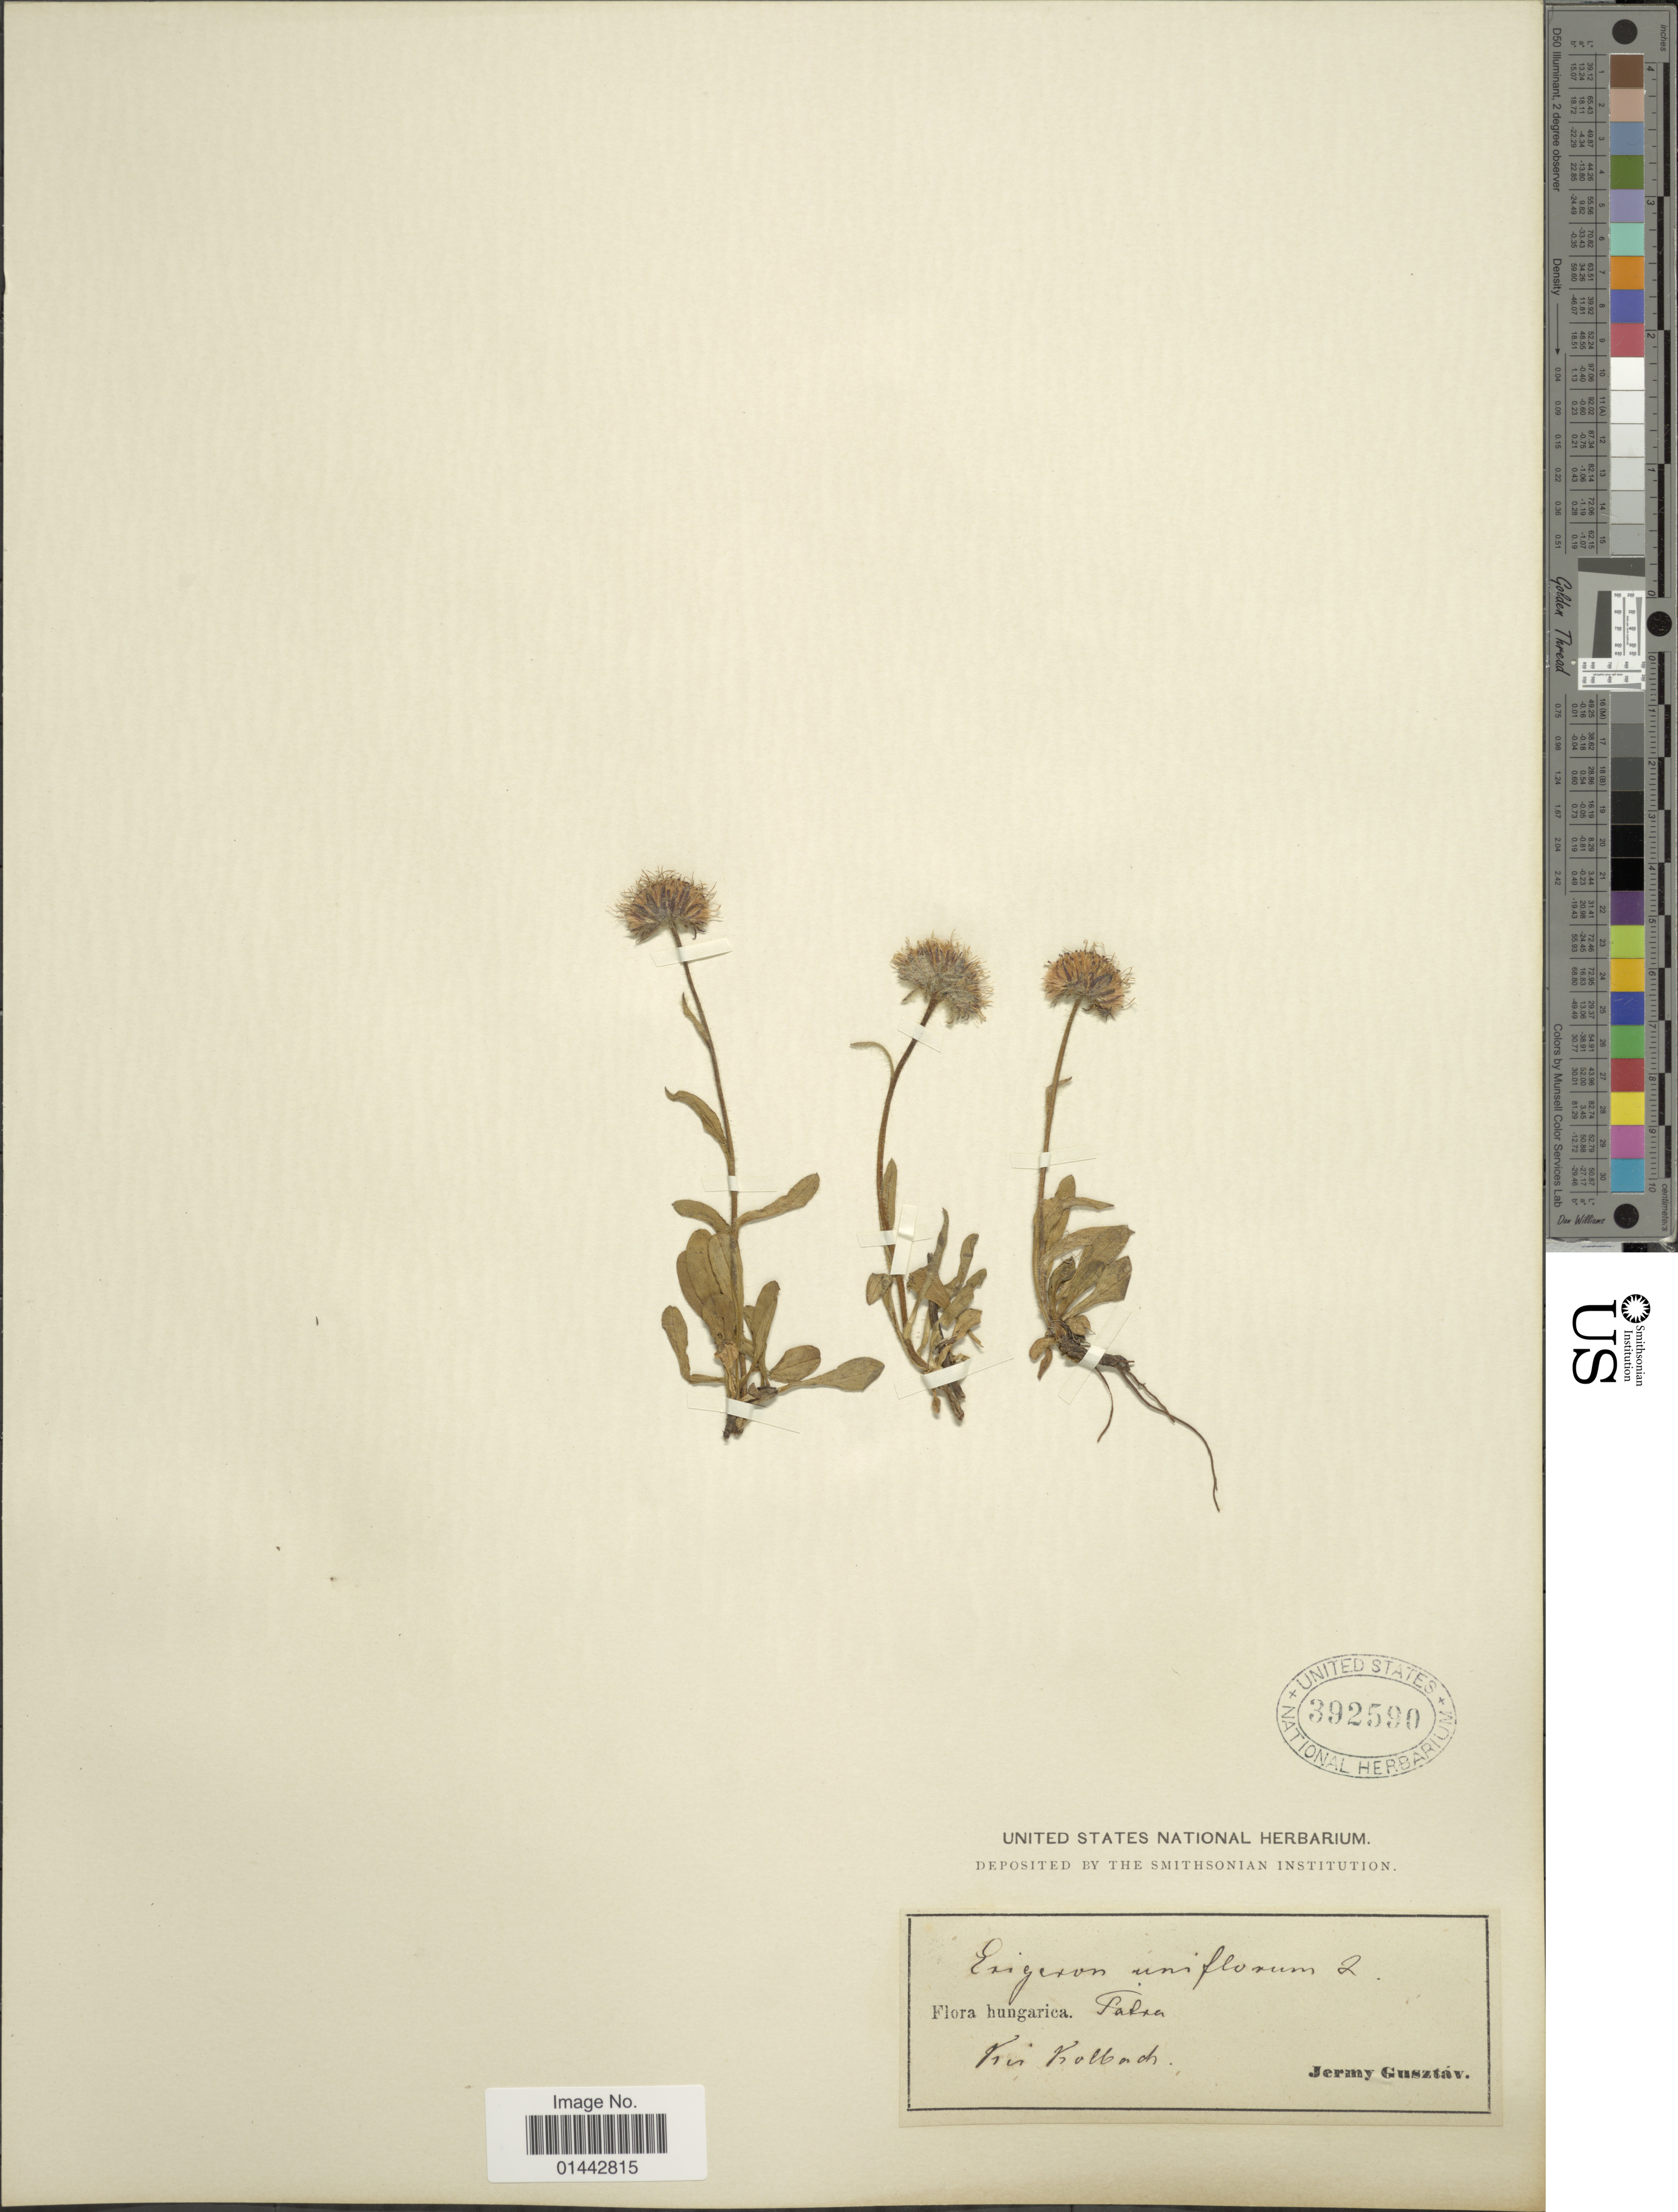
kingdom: Plantae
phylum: Tracheophyta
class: Magnoliopsida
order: Asterales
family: Asteraceae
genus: Erigeron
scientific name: Erigeron uniflorus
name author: L.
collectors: G. Jermy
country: Hungary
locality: Tatra, Kris Kolbach. [interpreted]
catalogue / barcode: US 392590